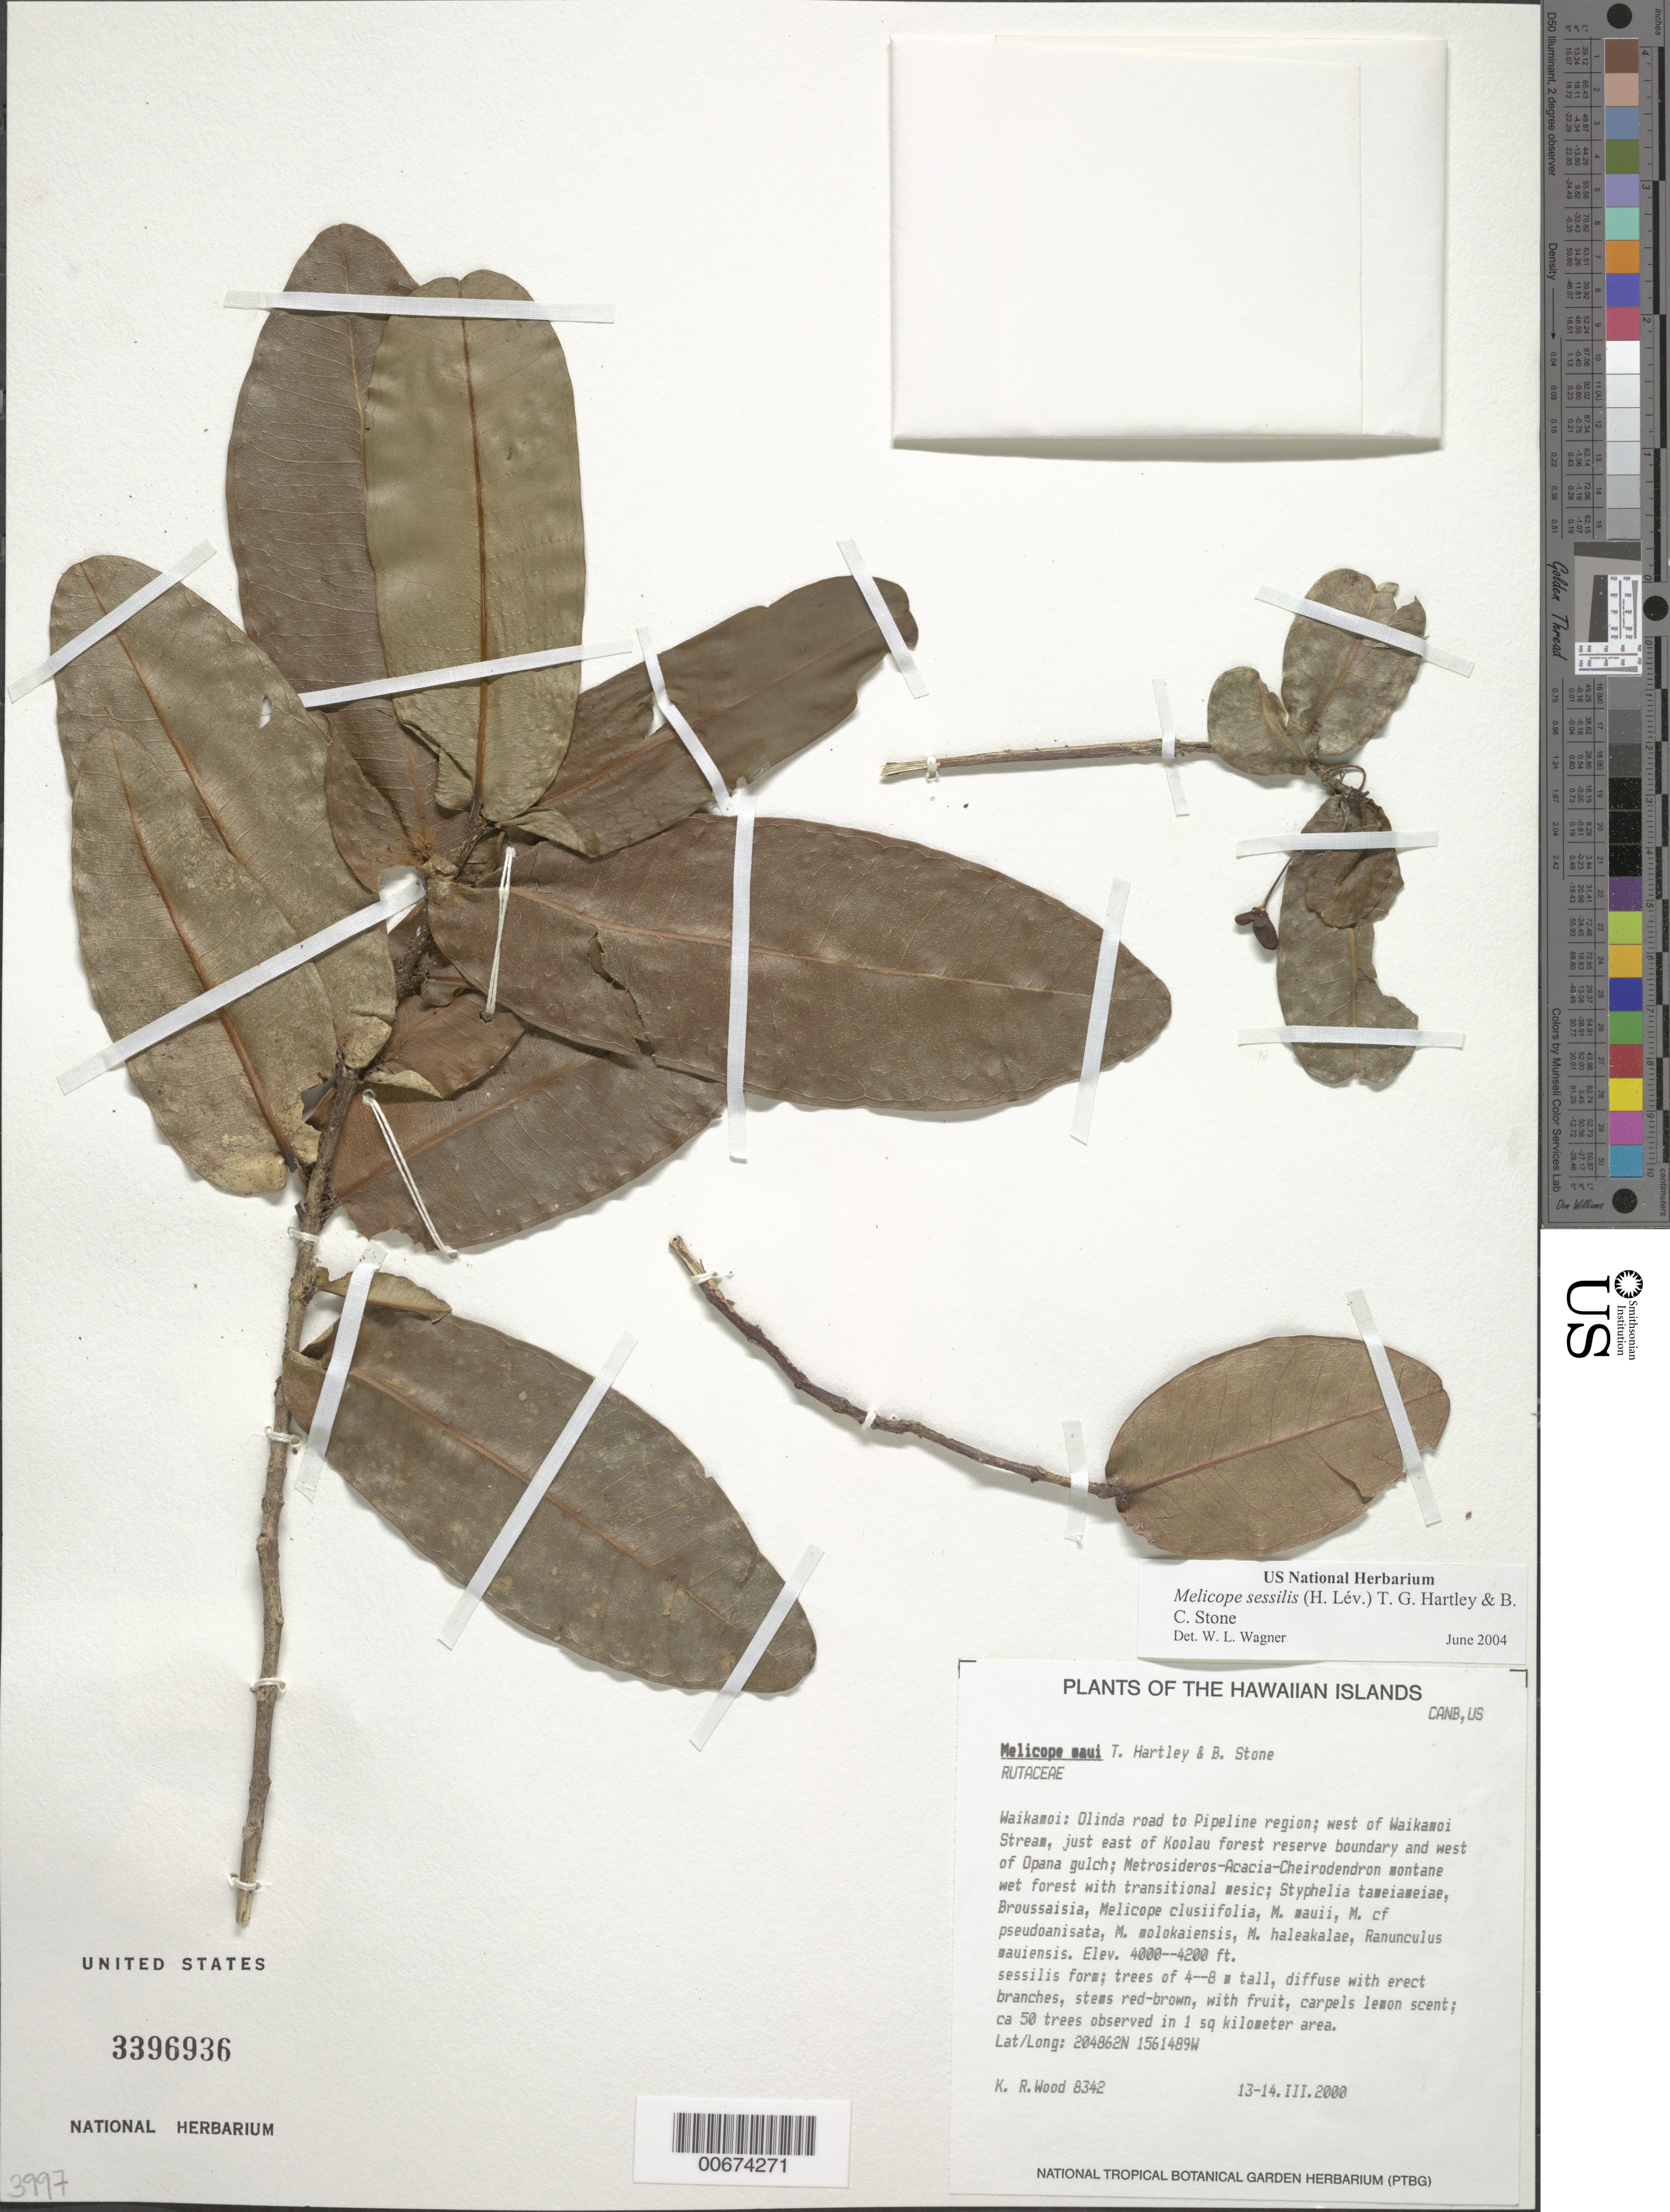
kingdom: Plantae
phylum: Tracheophyta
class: Magnoliopsida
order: Sapindales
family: Rutaceae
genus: Melicope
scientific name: Melicope sessilis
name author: (H. Lév.) T.G. Hartley & B.C. Stone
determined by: Wagner, W. L., (BOT), Smithsonian Institution - National Museum of Natural History (UNITED STATES)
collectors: K. R. Wood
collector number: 8342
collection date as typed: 13 Mar 2000 to 14 Mar 2000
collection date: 2000-03-13/2000-03-14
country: United States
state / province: Hawaii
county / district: Maui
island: Maui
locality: Waikamoi: Olinda road to Pipeline region; west of Waikamoi Stream, just east of Koolau forest reserve boundary and wet of Opana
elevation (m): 1219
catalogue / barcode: US 3496936